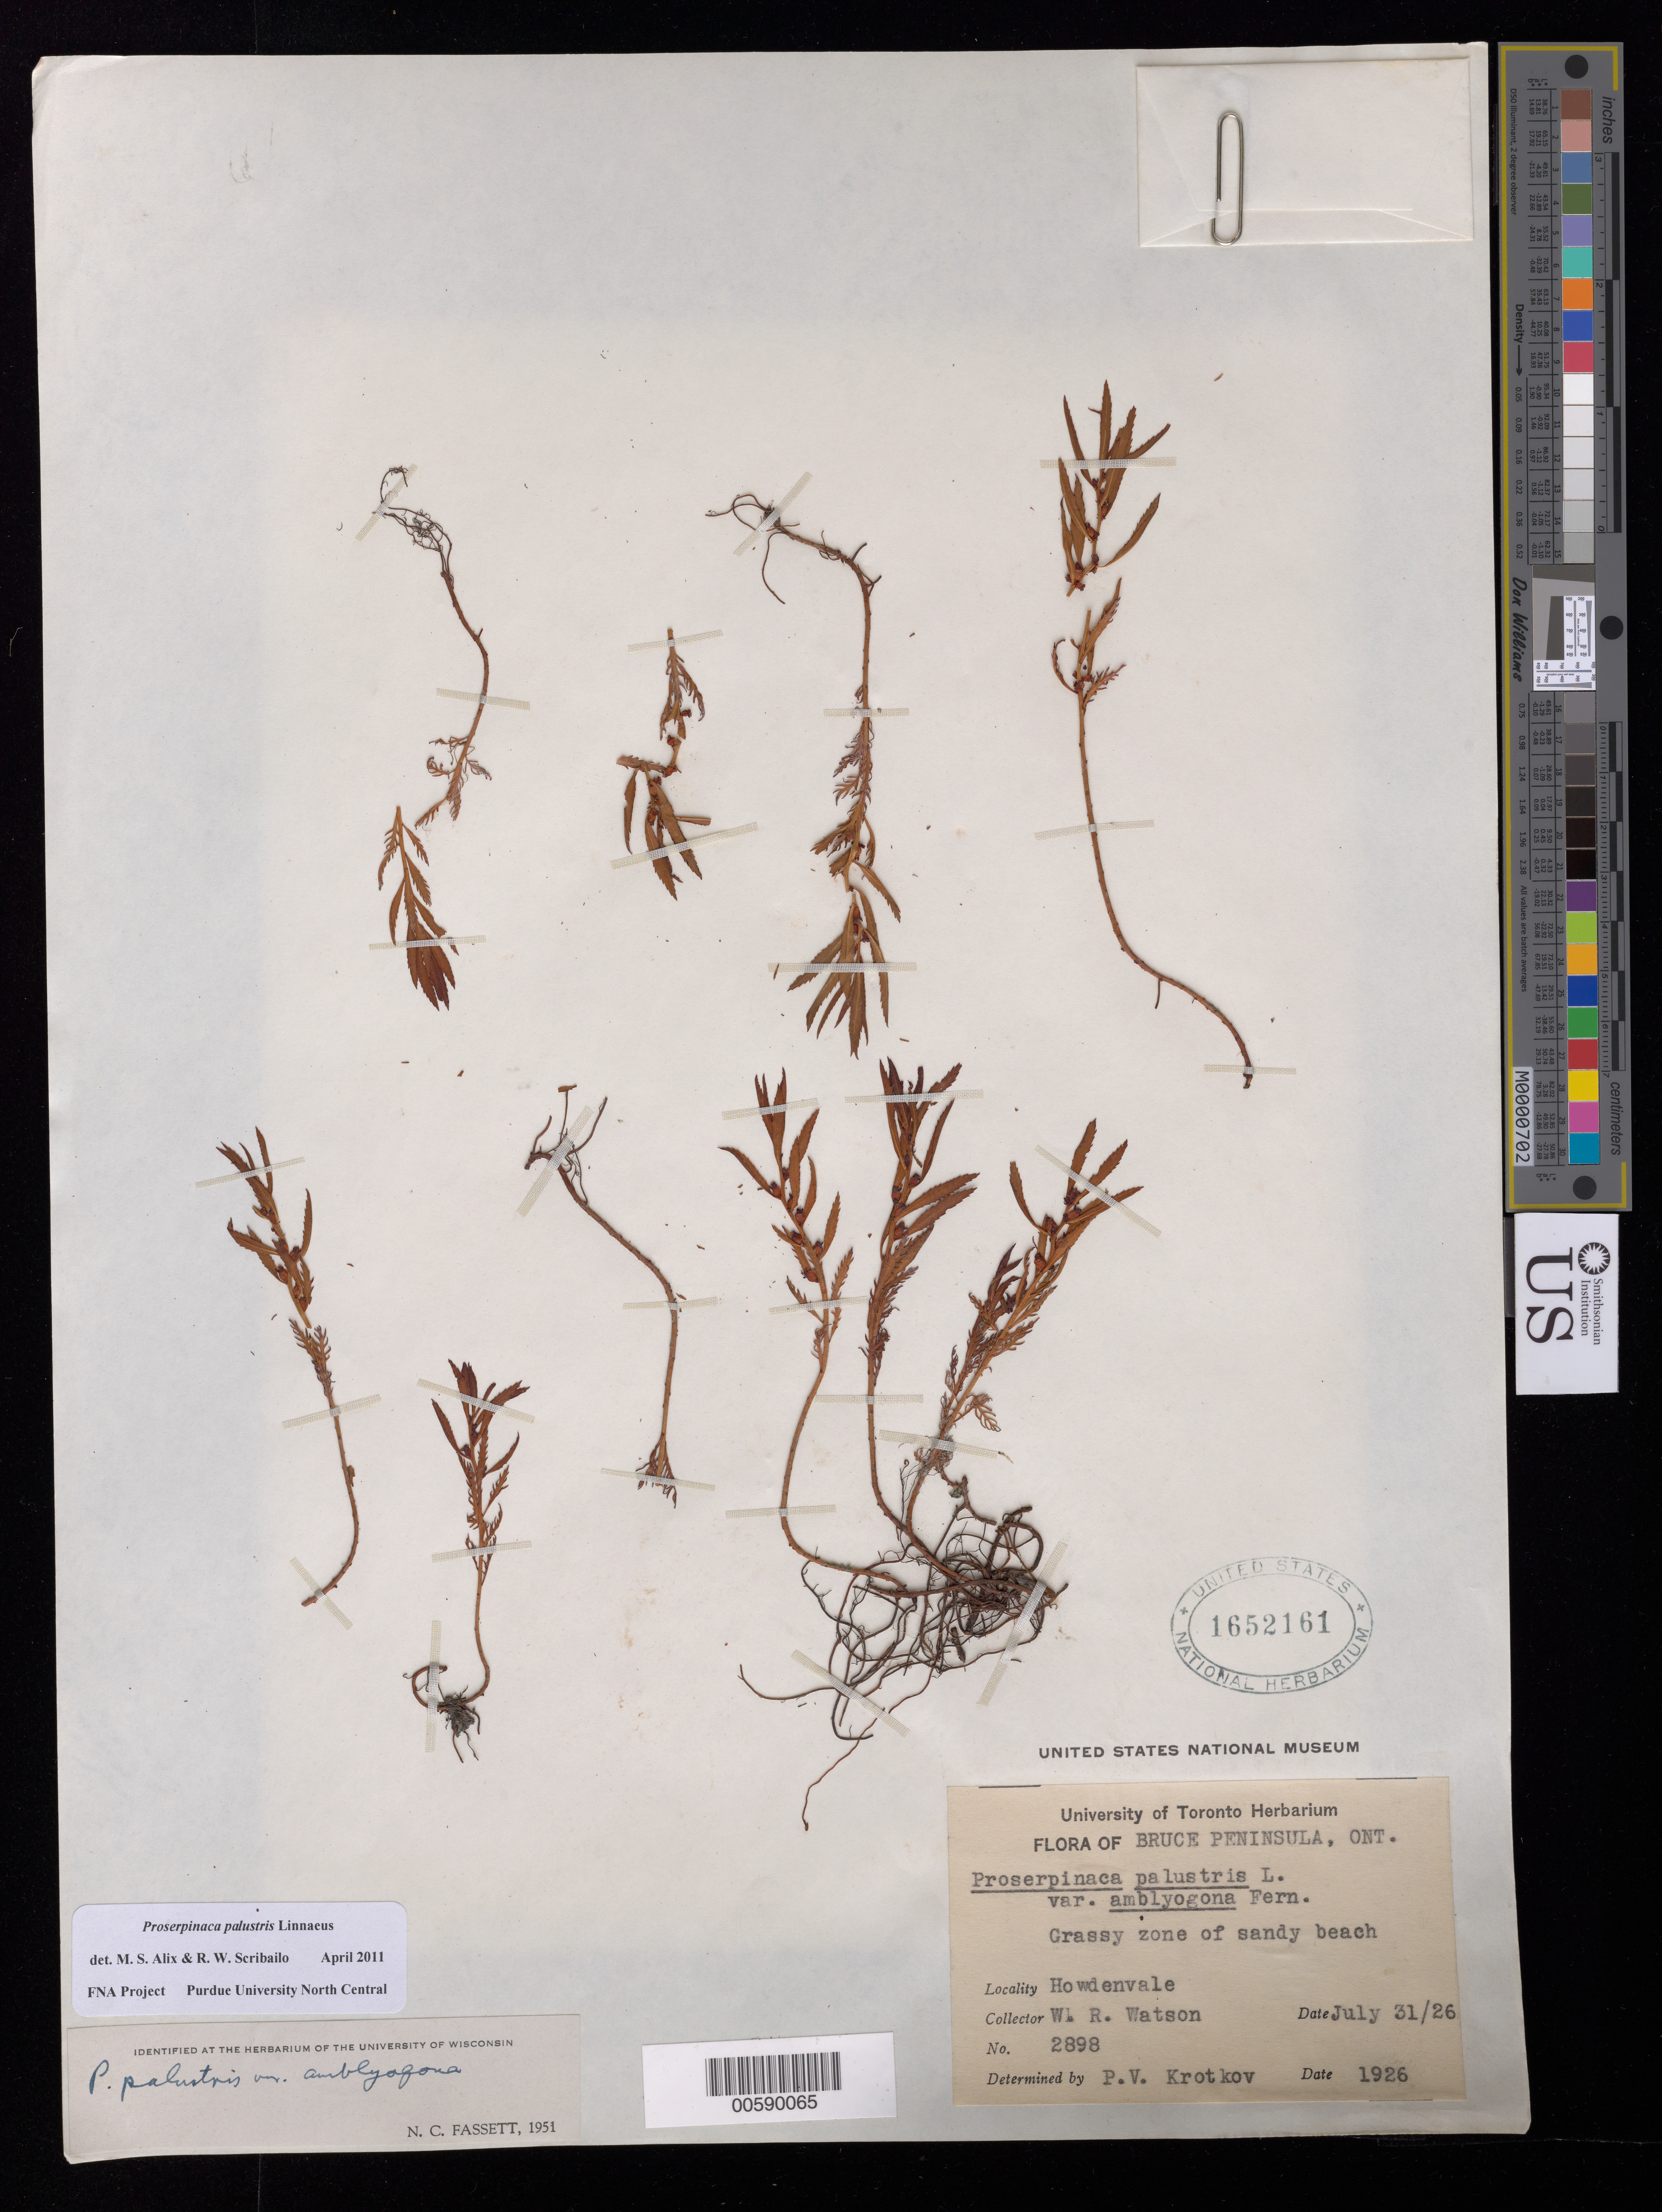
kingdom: Plantae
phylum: Tracheophyta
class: Magnoliopsida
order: Saxifragales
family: Haloragaceae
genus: Proserpinaca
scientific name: Proserpinaca palustris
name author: L.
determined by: Scribailo, R. W.; Alix, M. S.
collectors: W. R. Watson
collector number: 2898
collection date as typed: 31 Jul 1926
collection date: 1926-07-31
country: Canada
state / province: Ontario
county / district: Bruce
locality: Howdenvale; Bruce Peninsula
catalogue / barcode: US 1652161